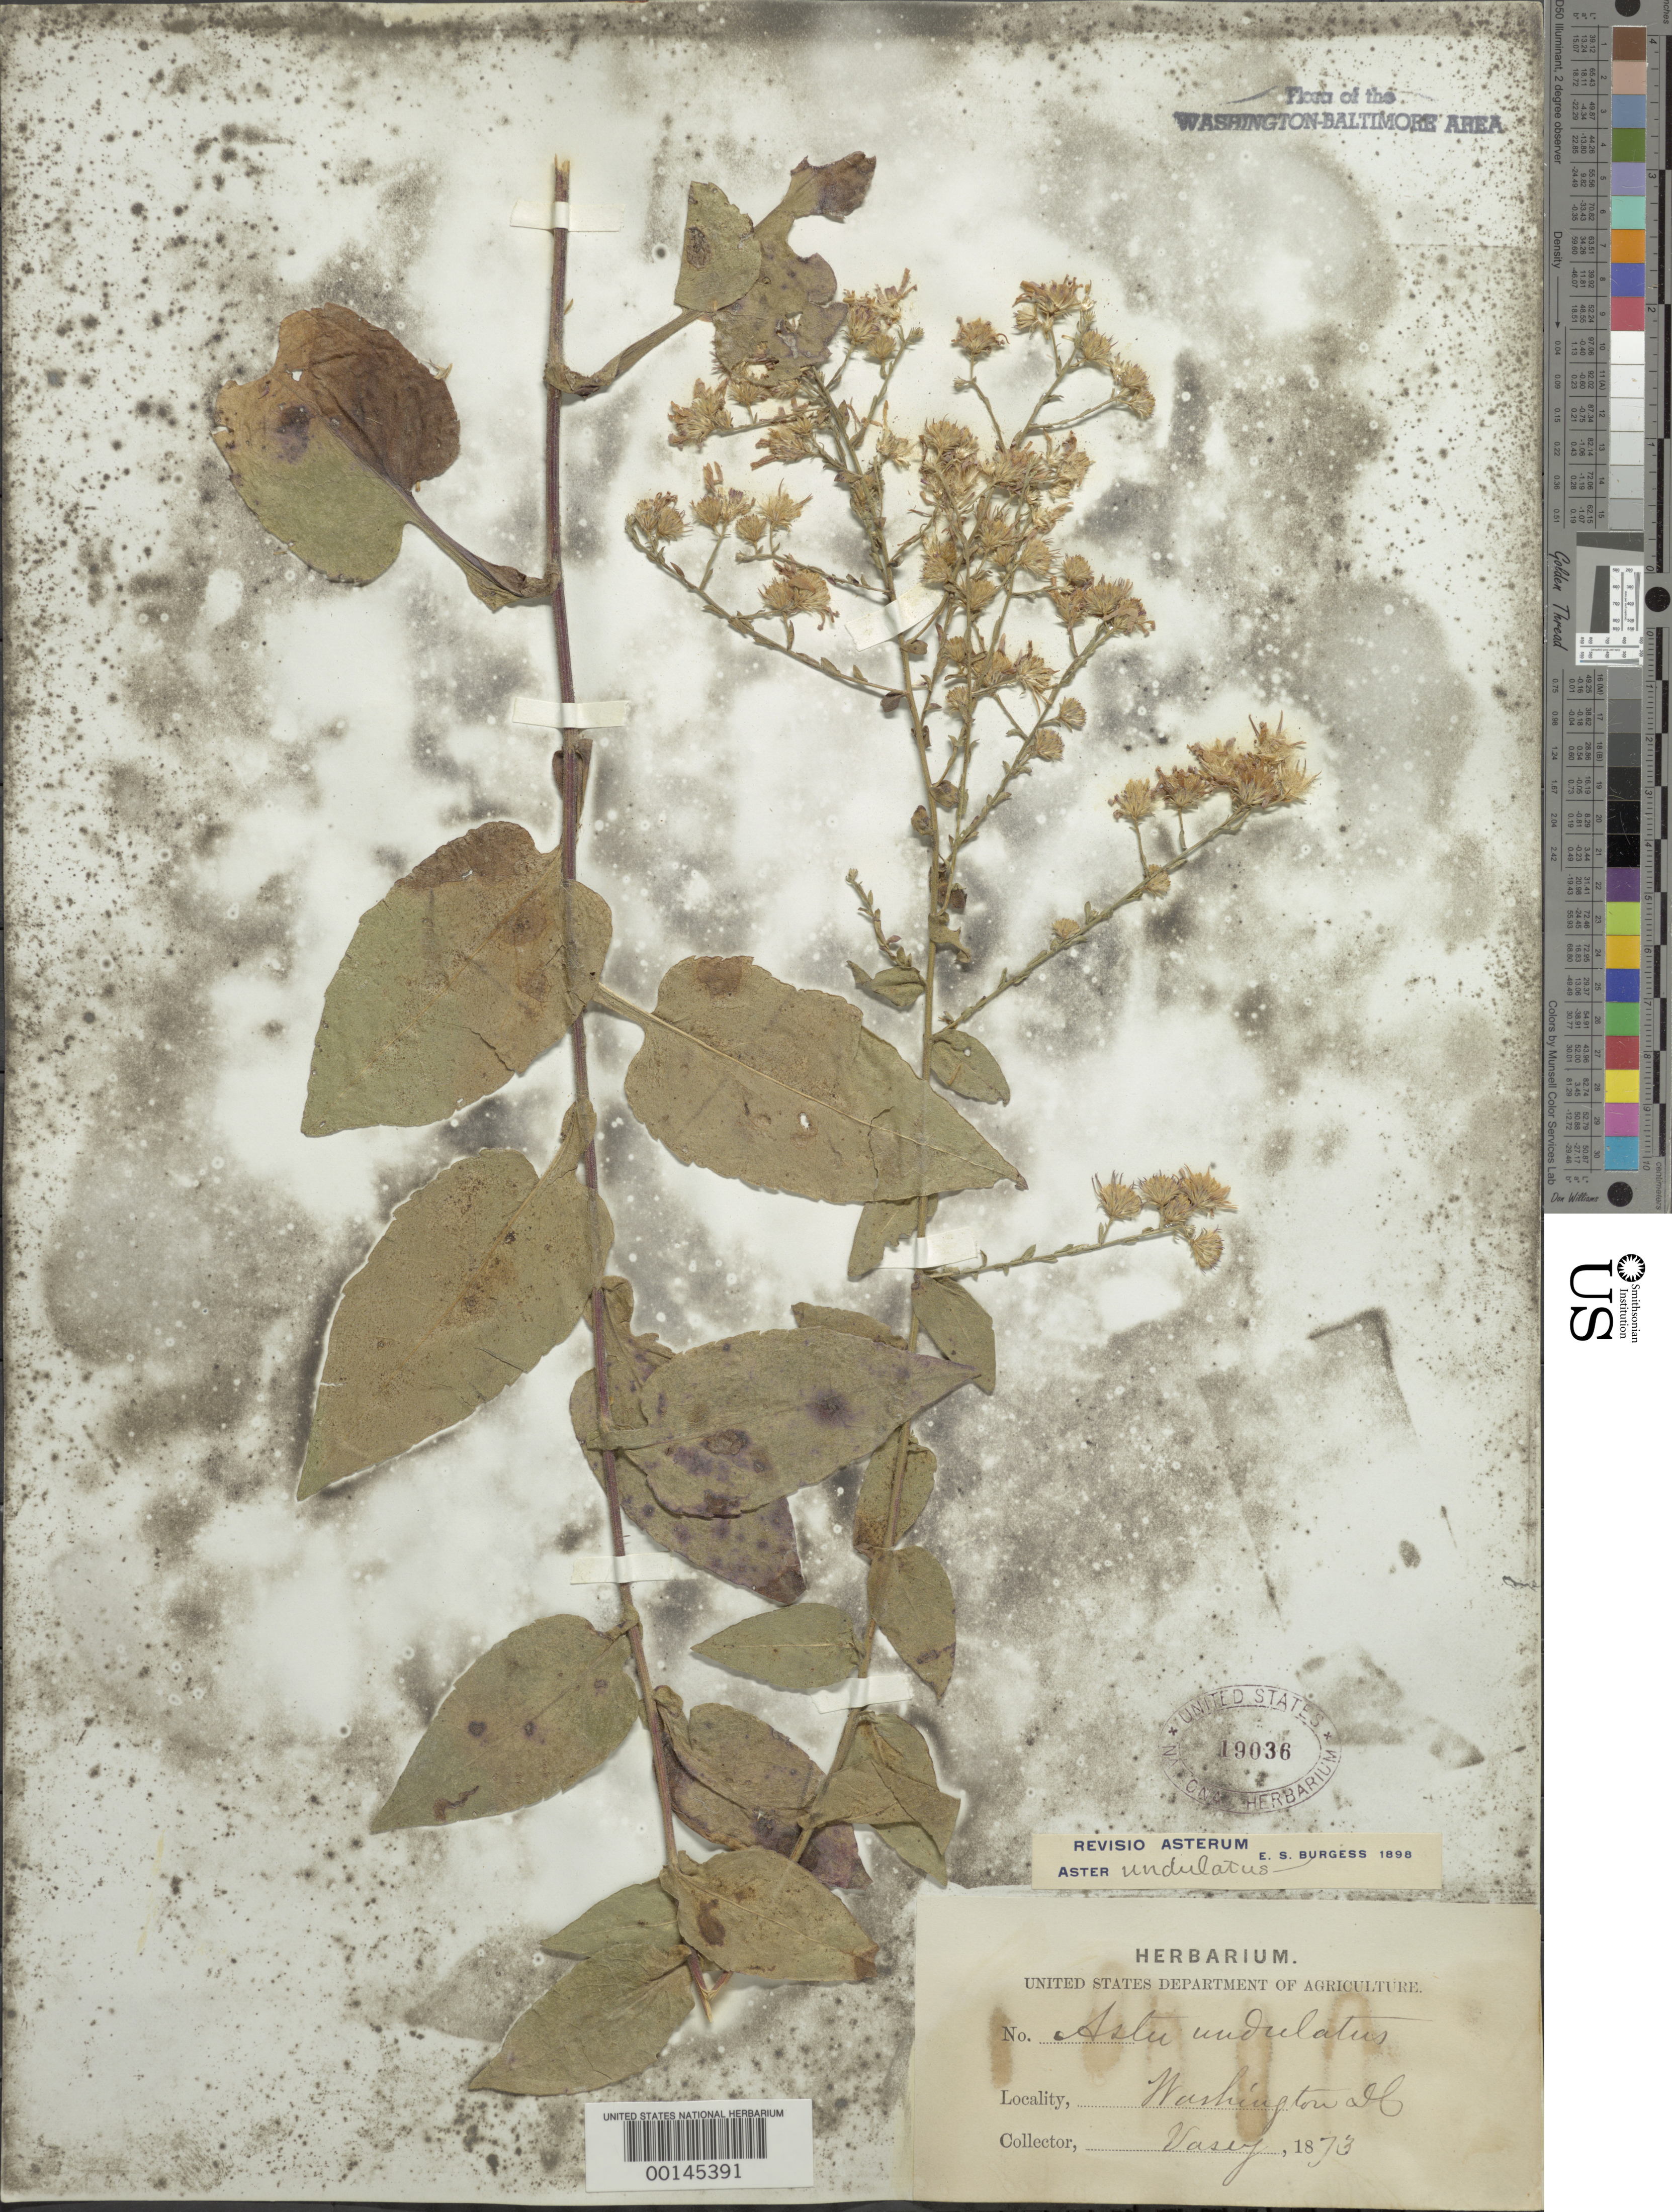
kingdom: Plantae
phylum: Tracheophyta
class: Magnoliopsida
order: Asterales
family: Asteraceae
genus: Symphyotrichum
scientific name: Symphyotrichum undulatum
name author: (L.) G.L. Nesom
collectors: G. Vasey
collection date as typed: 1873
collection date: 1873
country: United States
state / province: District of Columbia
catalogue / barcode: US 19036